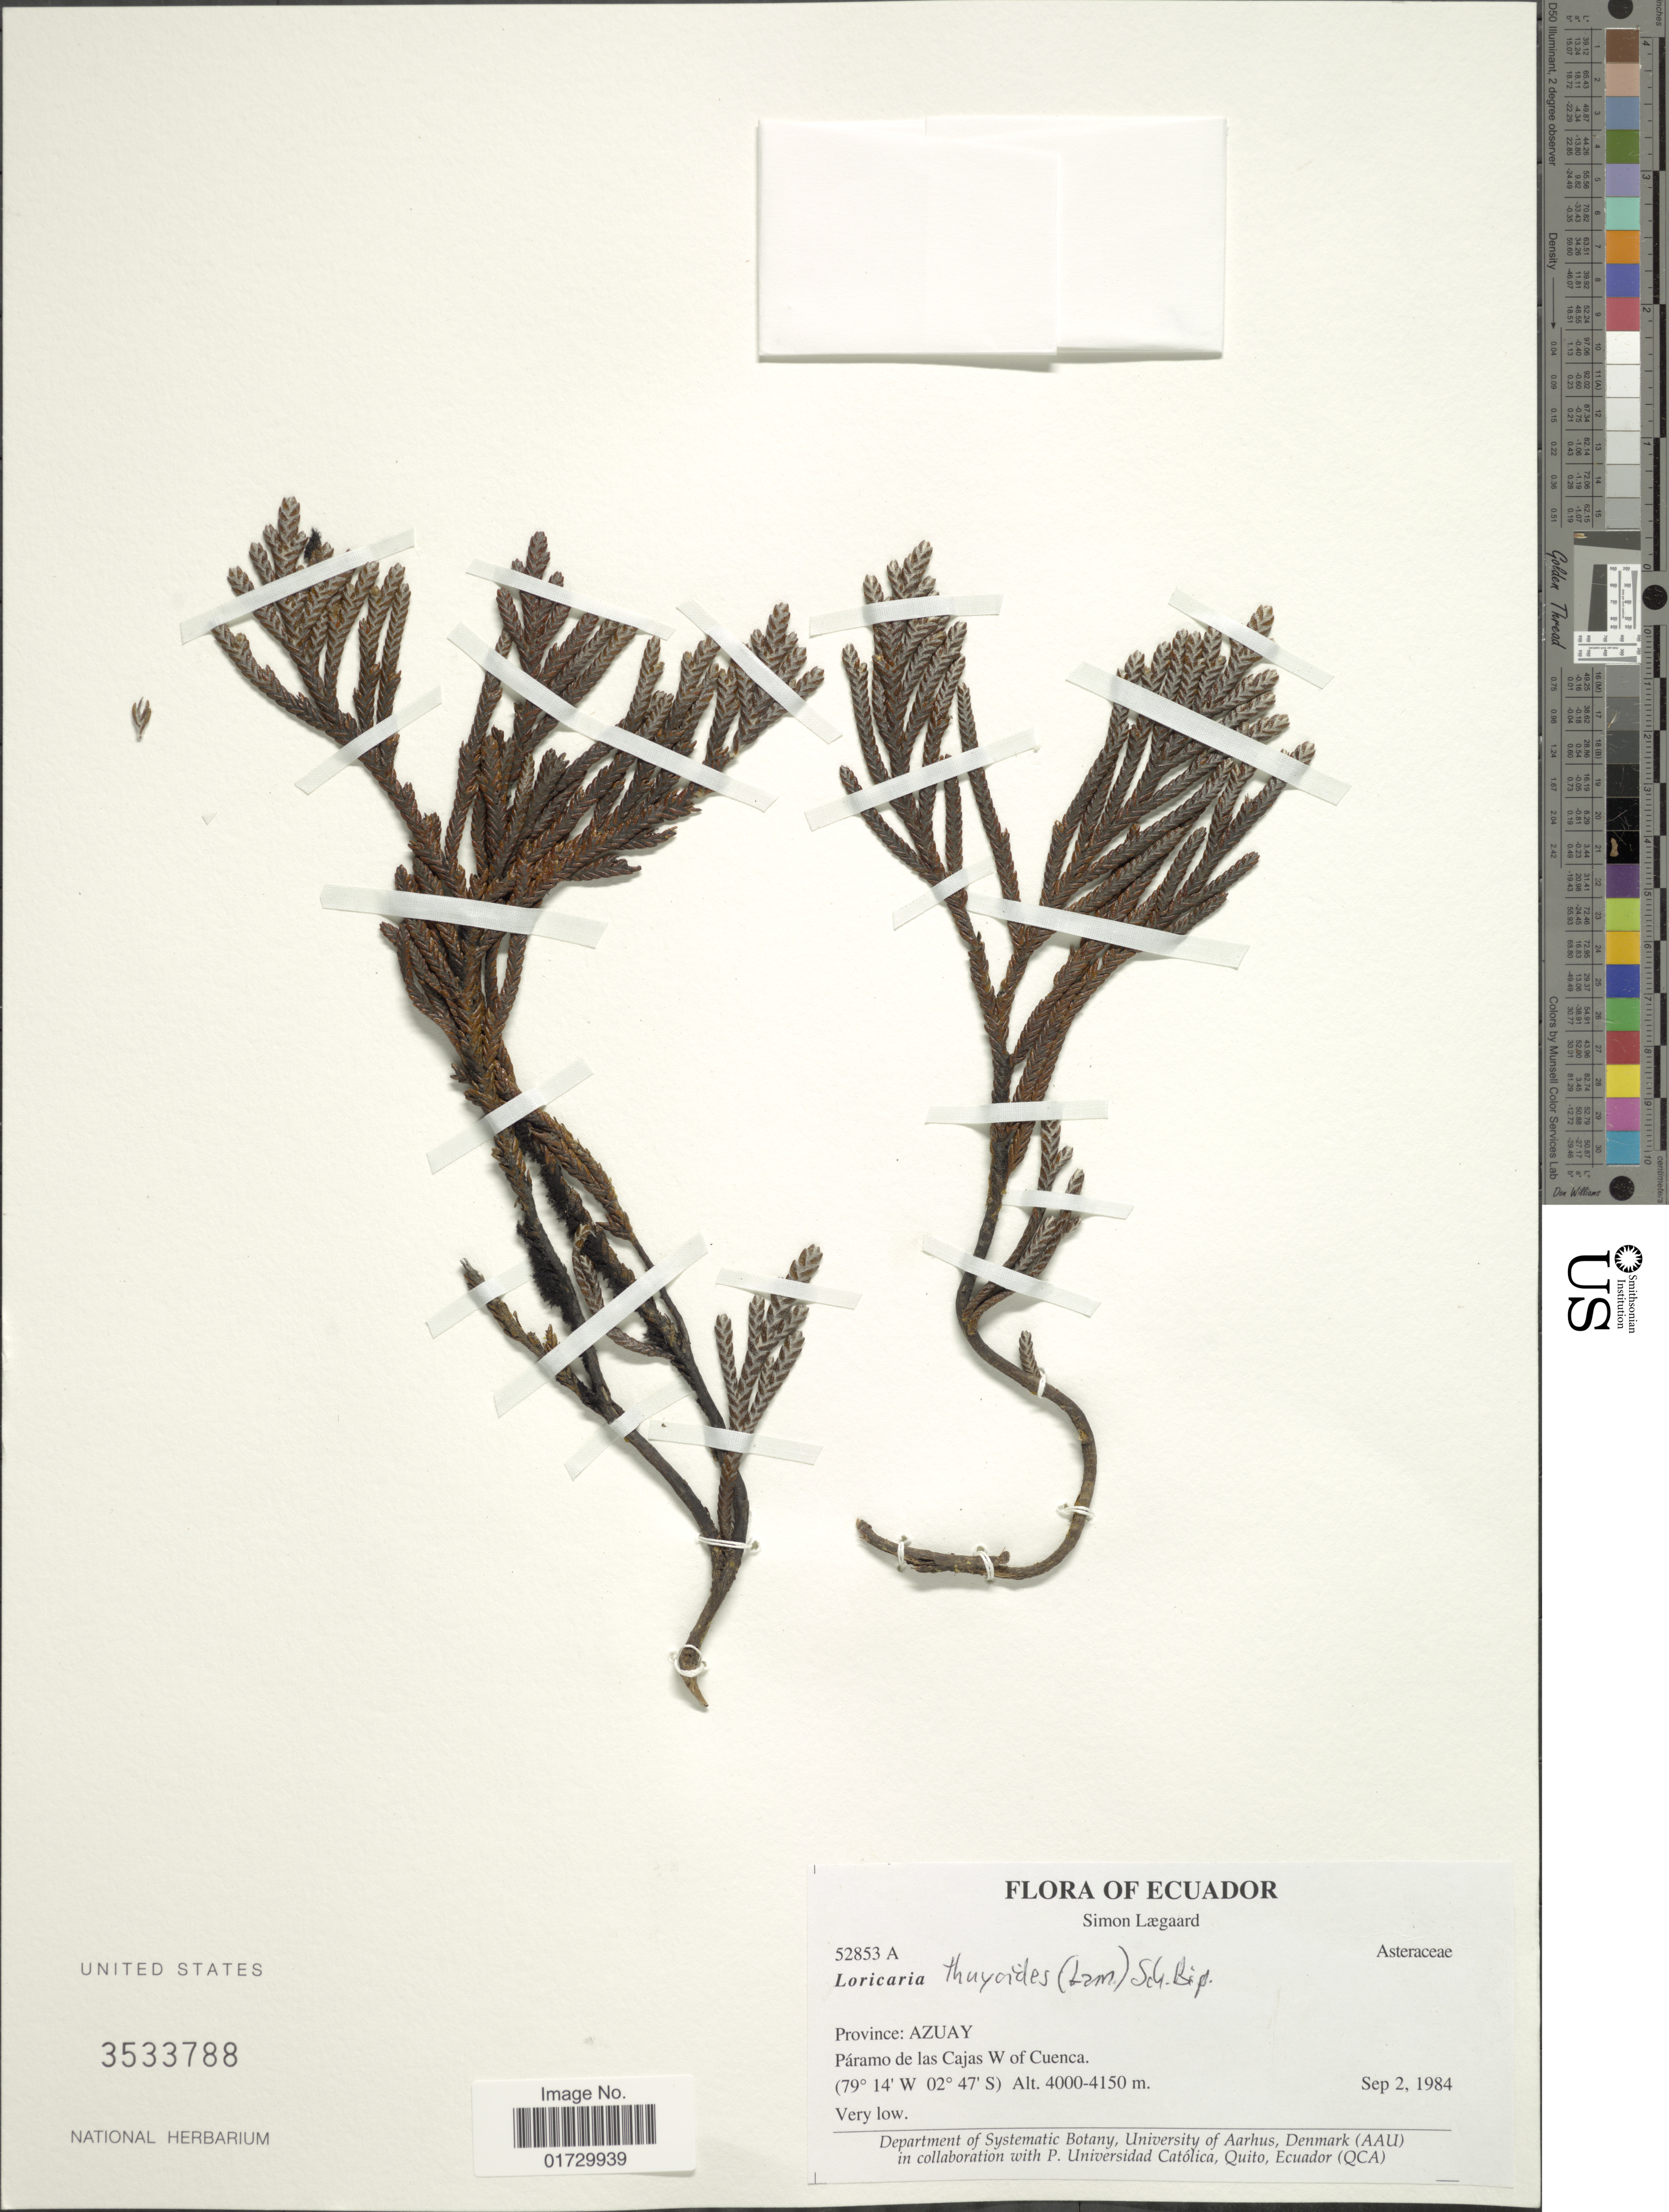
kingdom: Plantae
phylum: Tracheophyta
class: Magnoliopsida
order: Asterales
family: Asteraceae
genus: Loricaria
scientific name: Loricaria thuyoides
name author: (Lam.) Sch. Bip.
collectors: S. Lægaard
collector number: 52853A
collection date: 1984-09-02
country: Ecuador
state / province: Azuay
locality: Paramo de las Cajas W of Cuenca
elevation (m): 4000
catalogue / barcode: US 3533788